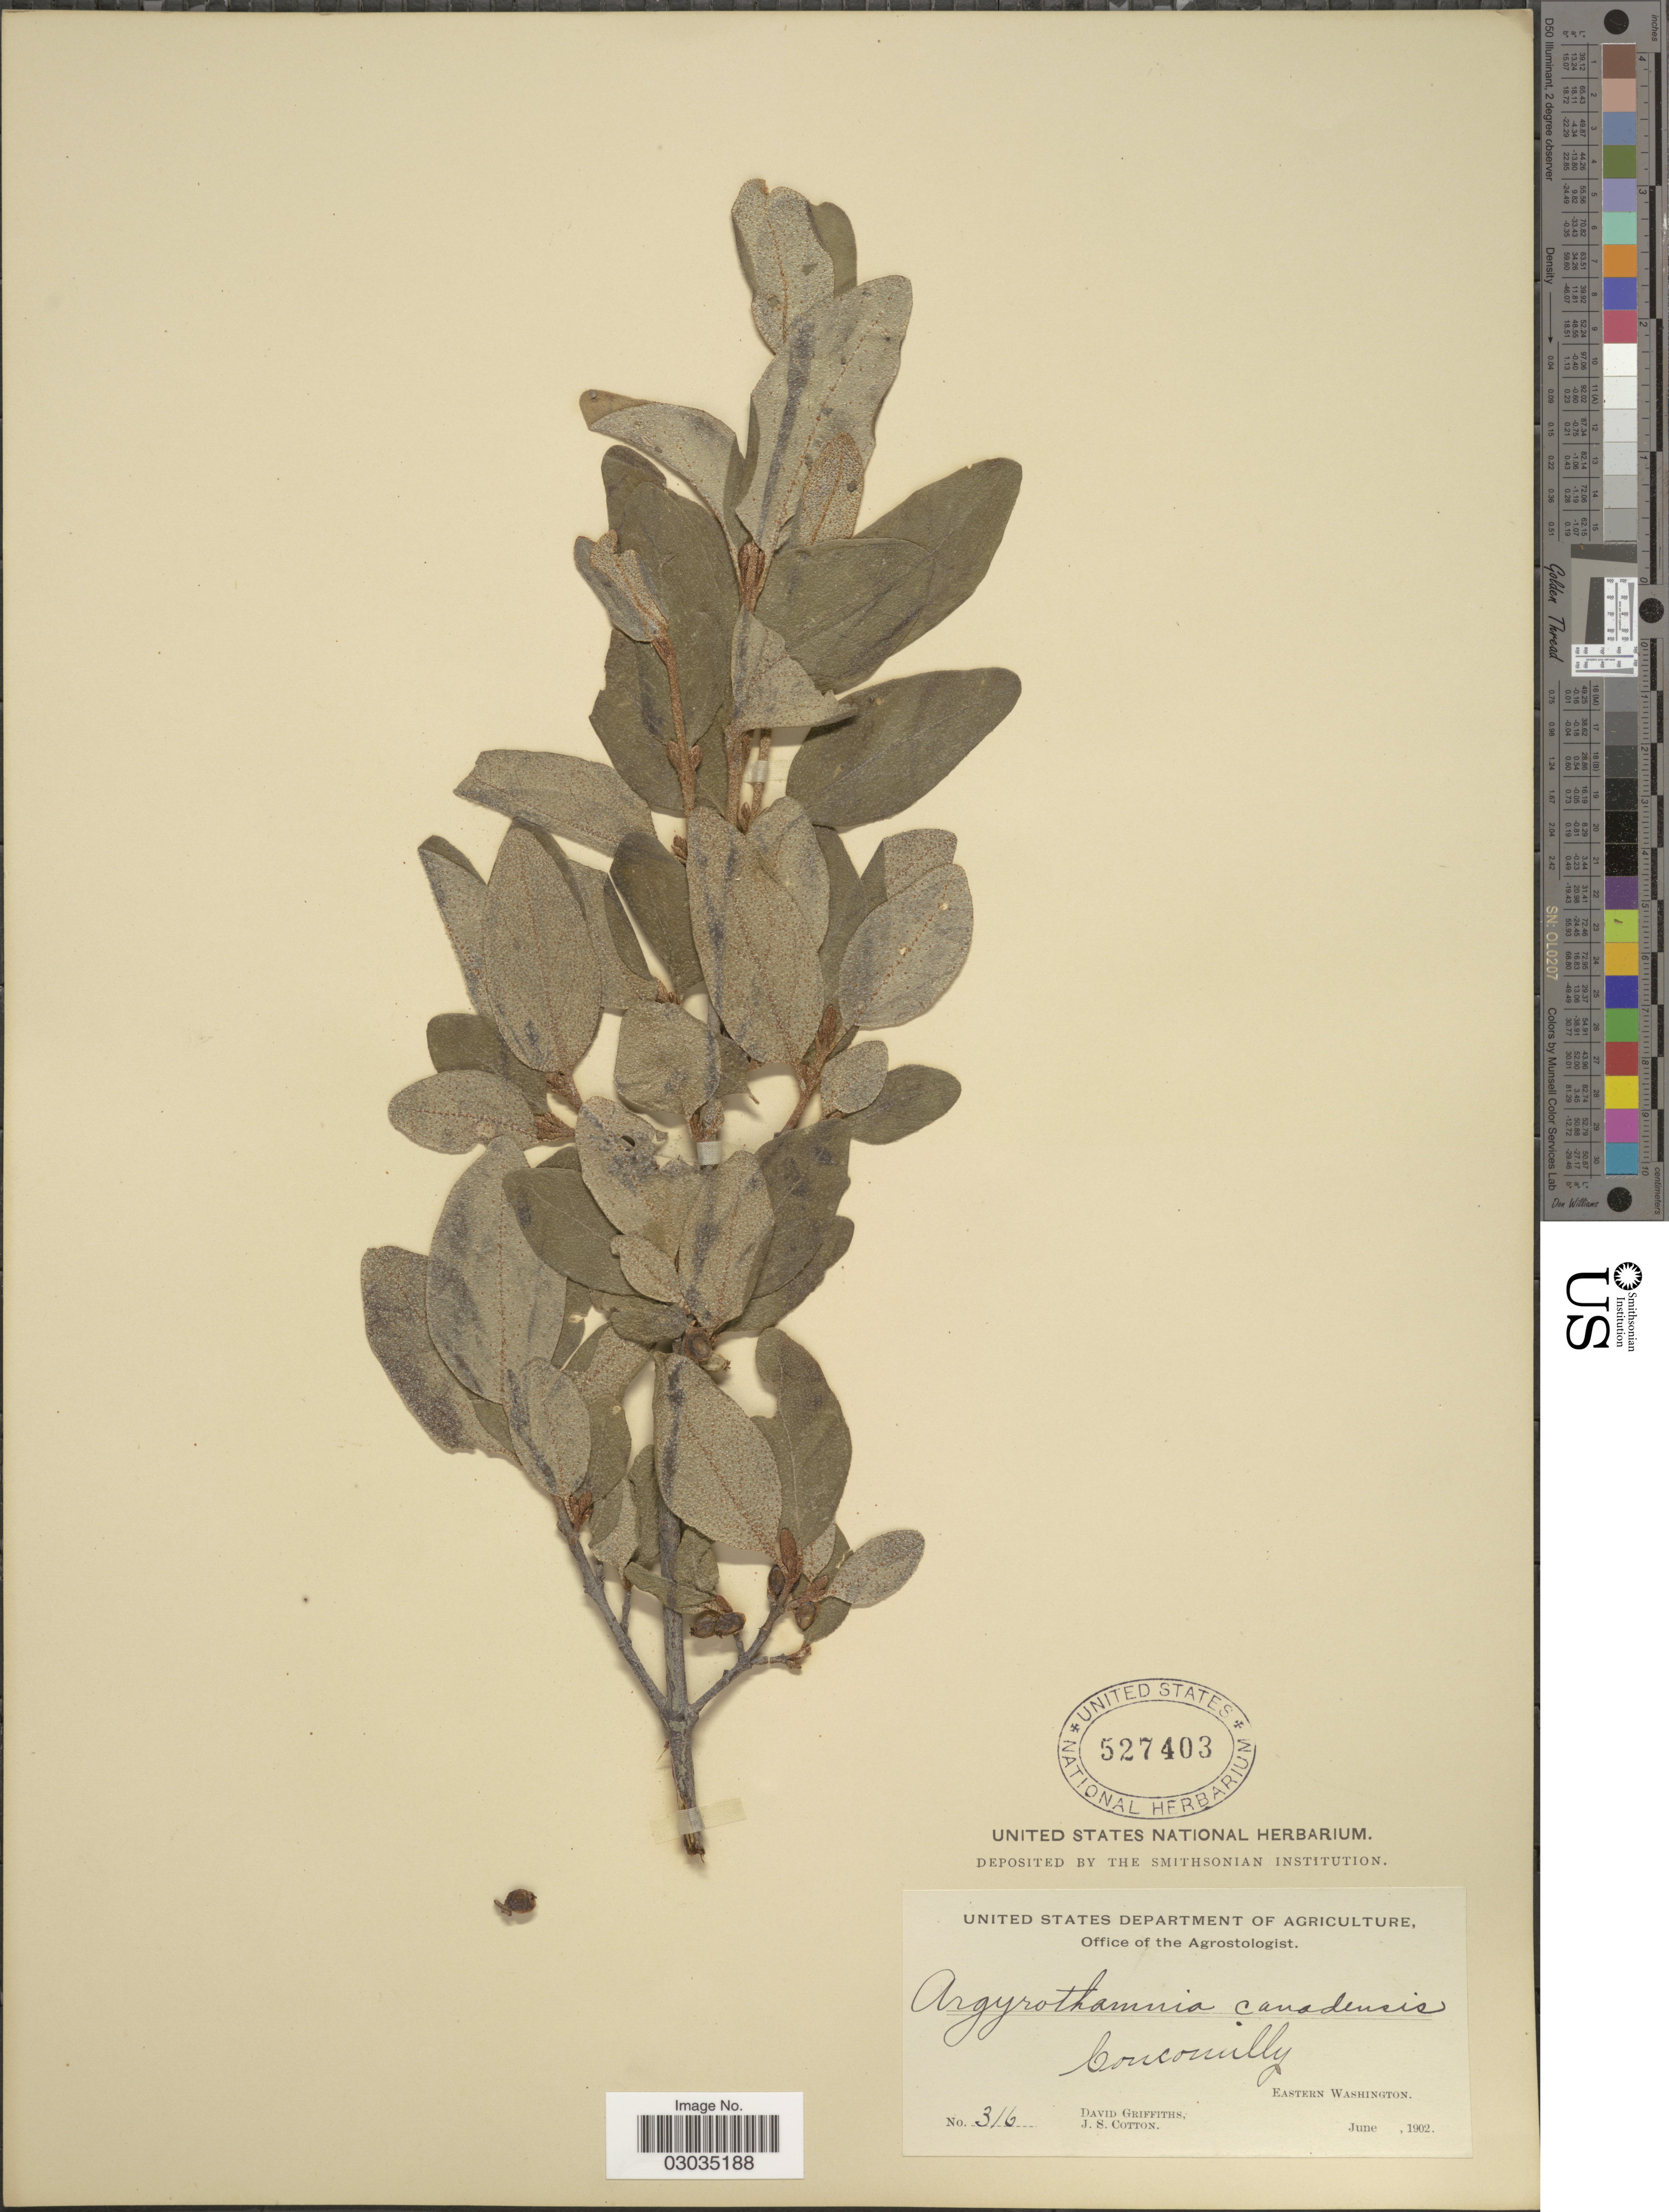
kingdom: Plantae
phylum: Tracheophyta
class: Magnoliopsida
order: Rosales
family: Elaeagnaceae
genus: Shepherdia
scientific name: Shepherdia canadensis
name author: (L.) Nutt.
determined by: Strong, M. T., (US), Smithsonian Institution - National Museum of Natural History (UNITED STATES)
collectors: D. Griffiths & J. S. Cotton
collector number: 316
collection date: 1902-06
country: United States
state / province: Washington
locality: Eastern Washington, Conconully.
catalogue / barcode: US 527403